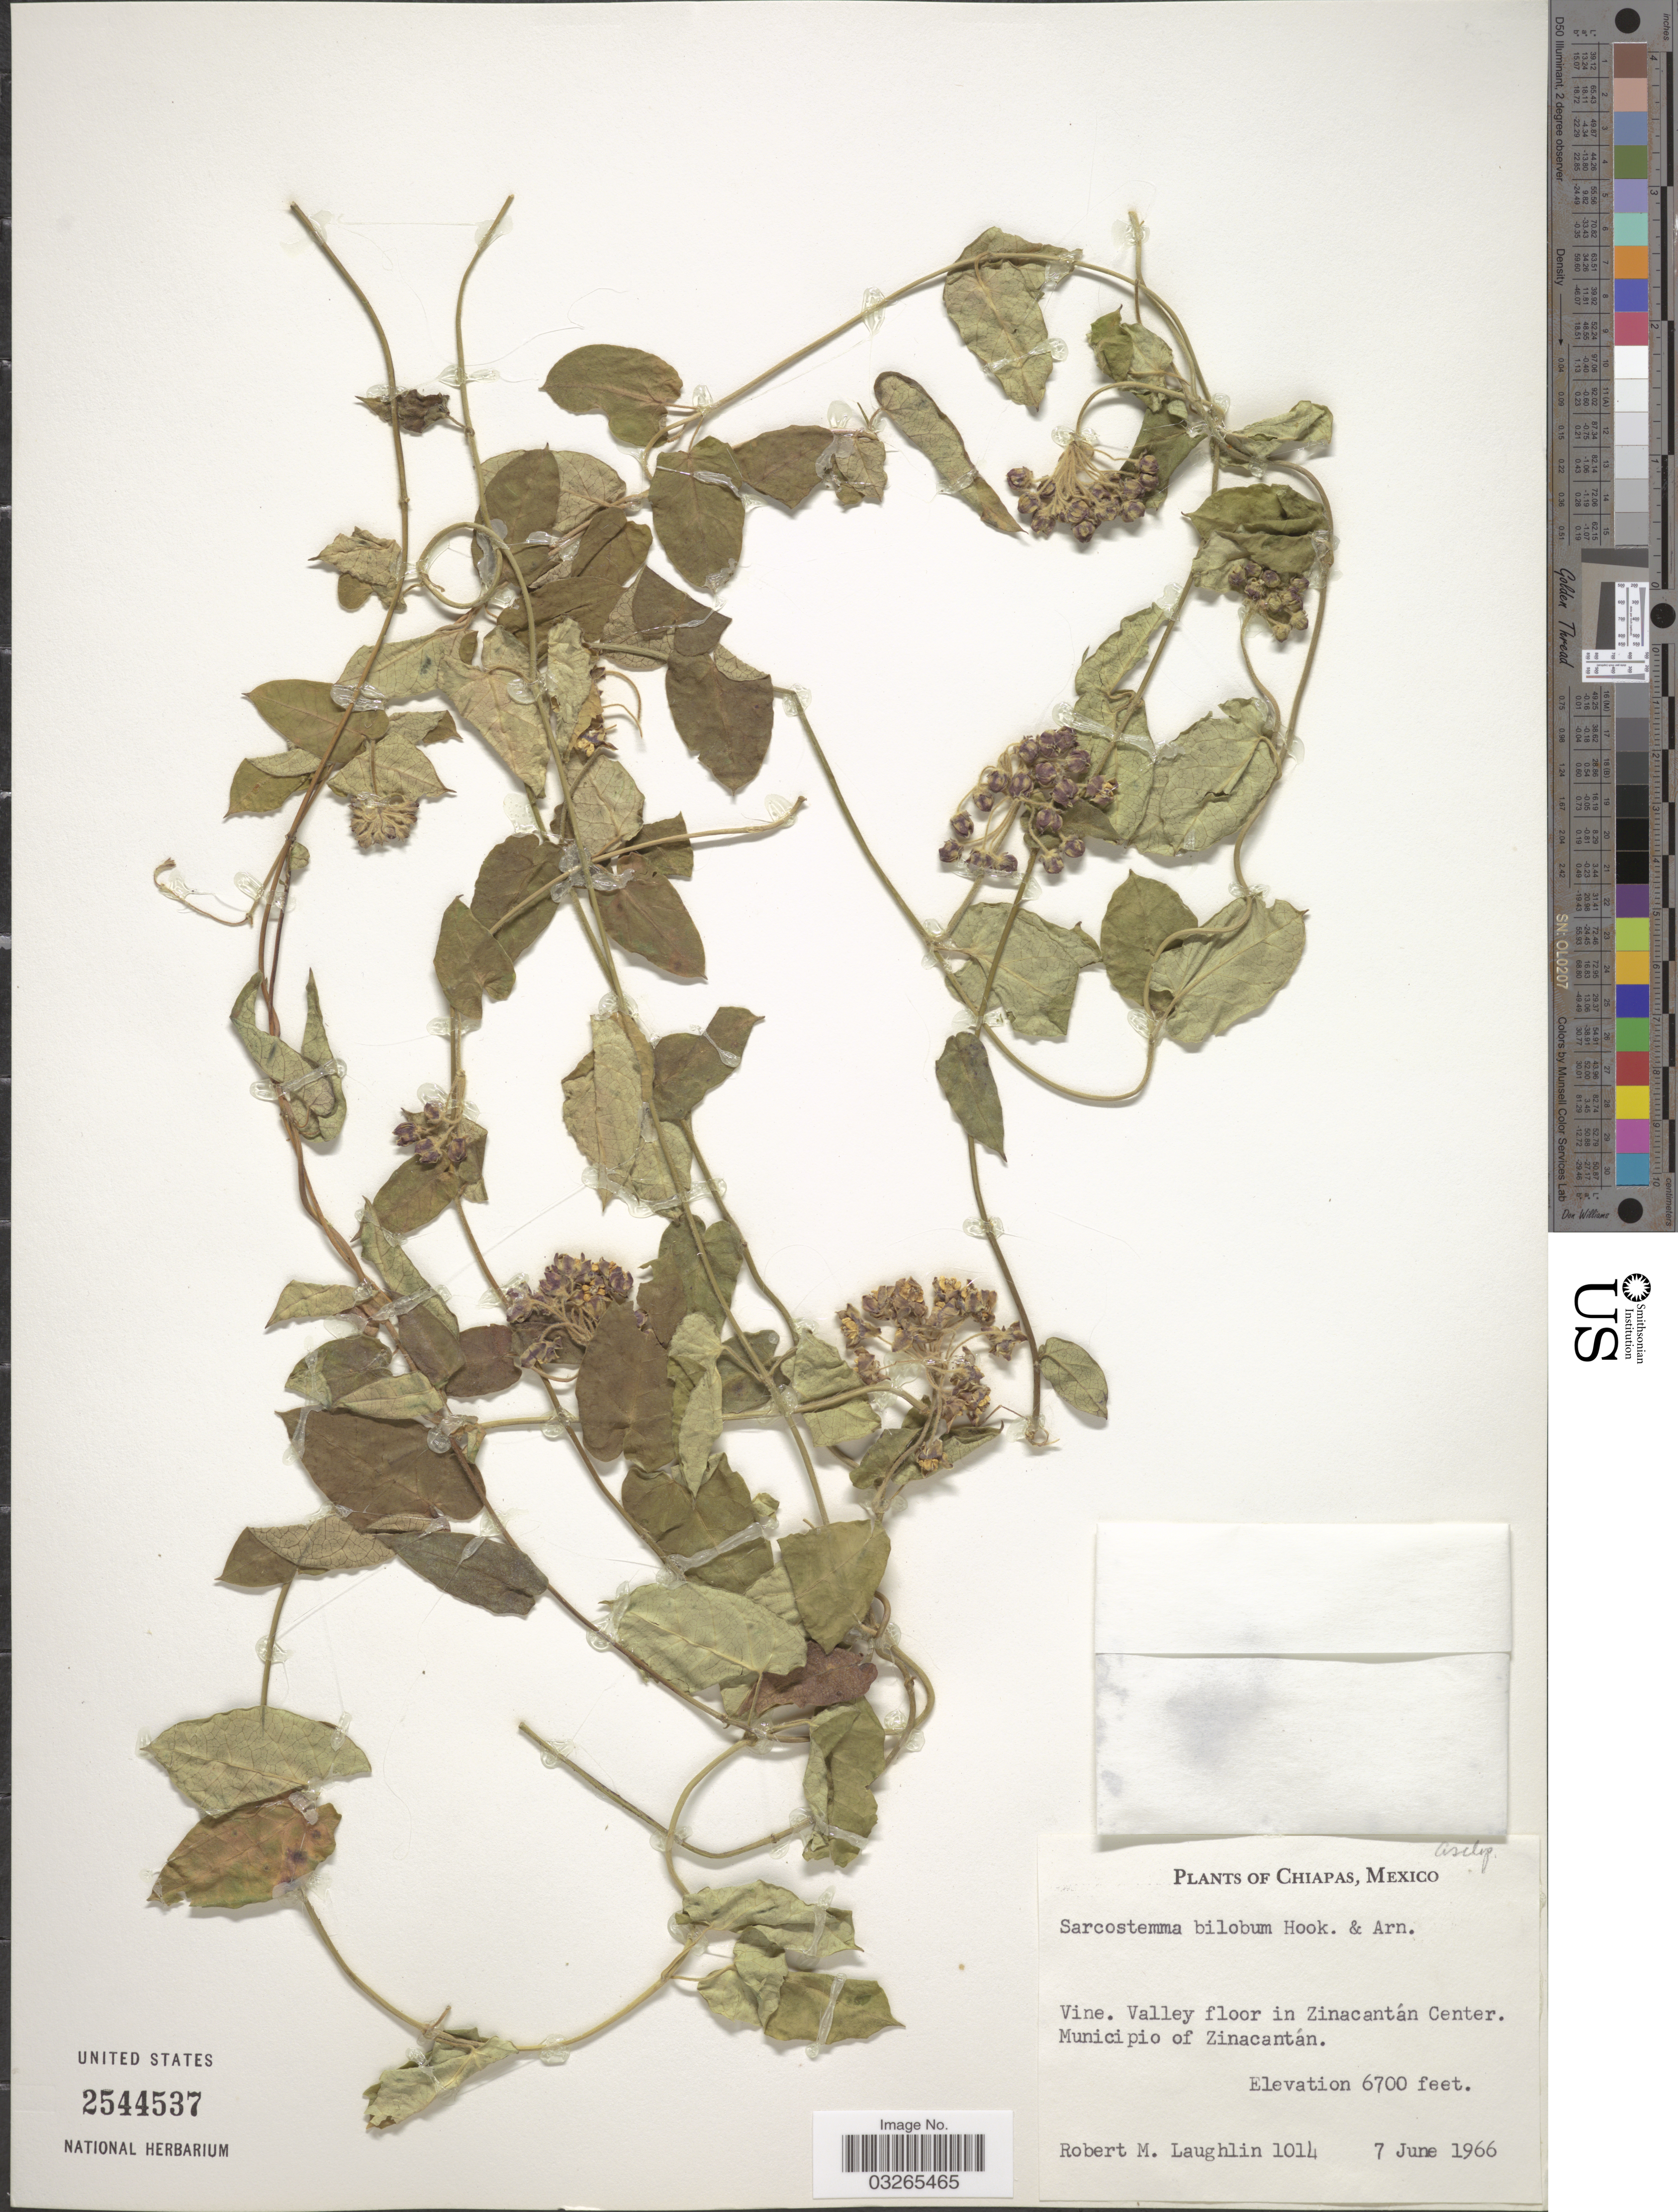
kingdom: Plantae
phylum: Tracheophyta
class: Magnoliopsida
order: Gentianales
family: Apocynaceae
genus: Sarcostemma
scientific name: Sarcostemma bilobum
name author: Hook. & Arn.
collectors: R. M. Laughlin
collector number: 1014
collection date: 1966-06-07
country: Mexico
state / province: Chiapas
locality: Vine. Valley floor in Zinacantán Center. Municipio of Zinacantán.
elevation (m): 2042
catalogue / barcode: US 2544537